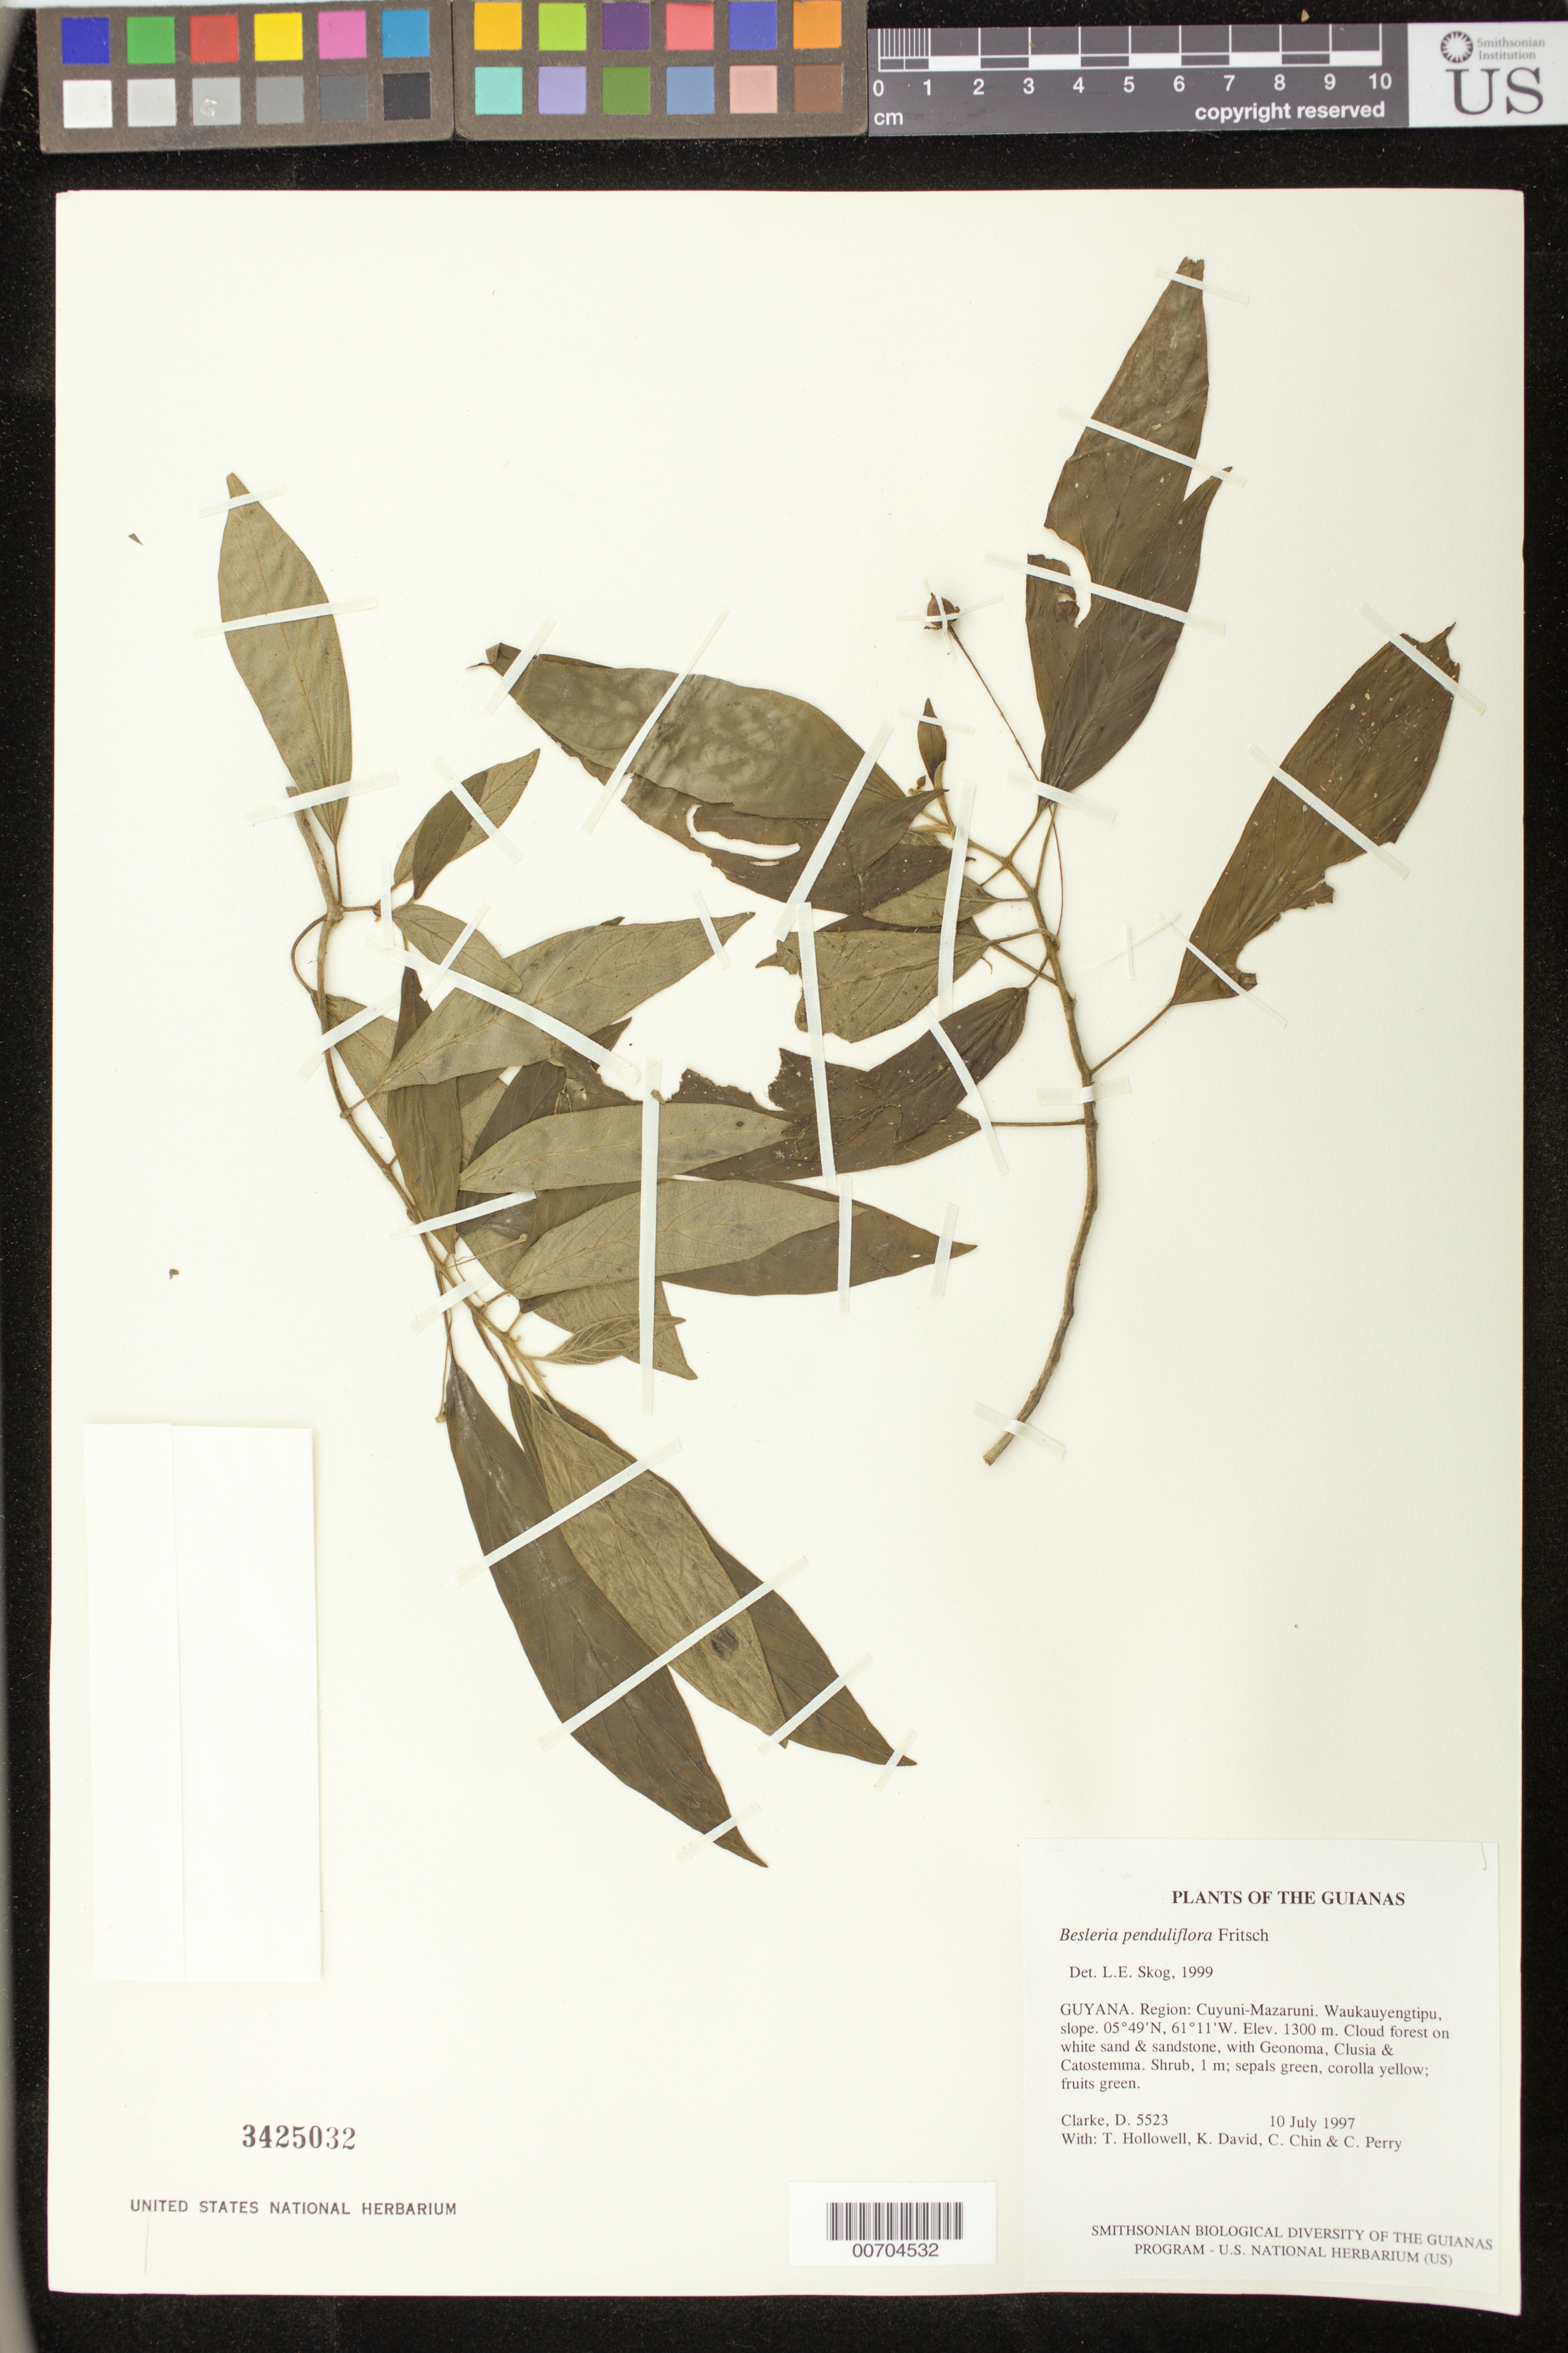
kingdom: Plantae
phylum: Tracheophyta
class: Magnoliopsida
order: Lamiales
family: Gesneriaceae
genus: Besleria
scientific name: Besleria penduliflora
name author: Fritsch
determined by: Skog, Laurence E.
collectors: H. D. Clarke, T. Hollowell, K. David, C. Chin & C. Perry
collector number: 5523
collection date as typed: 10 Jul 1997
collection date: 1997-07-10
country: Guyana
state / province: Cuyuni-Mazaruni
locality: Waukauyengtipu, slope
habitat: Cloud forest on white sand & sandstone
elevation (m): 1300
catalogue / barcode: US 3425032